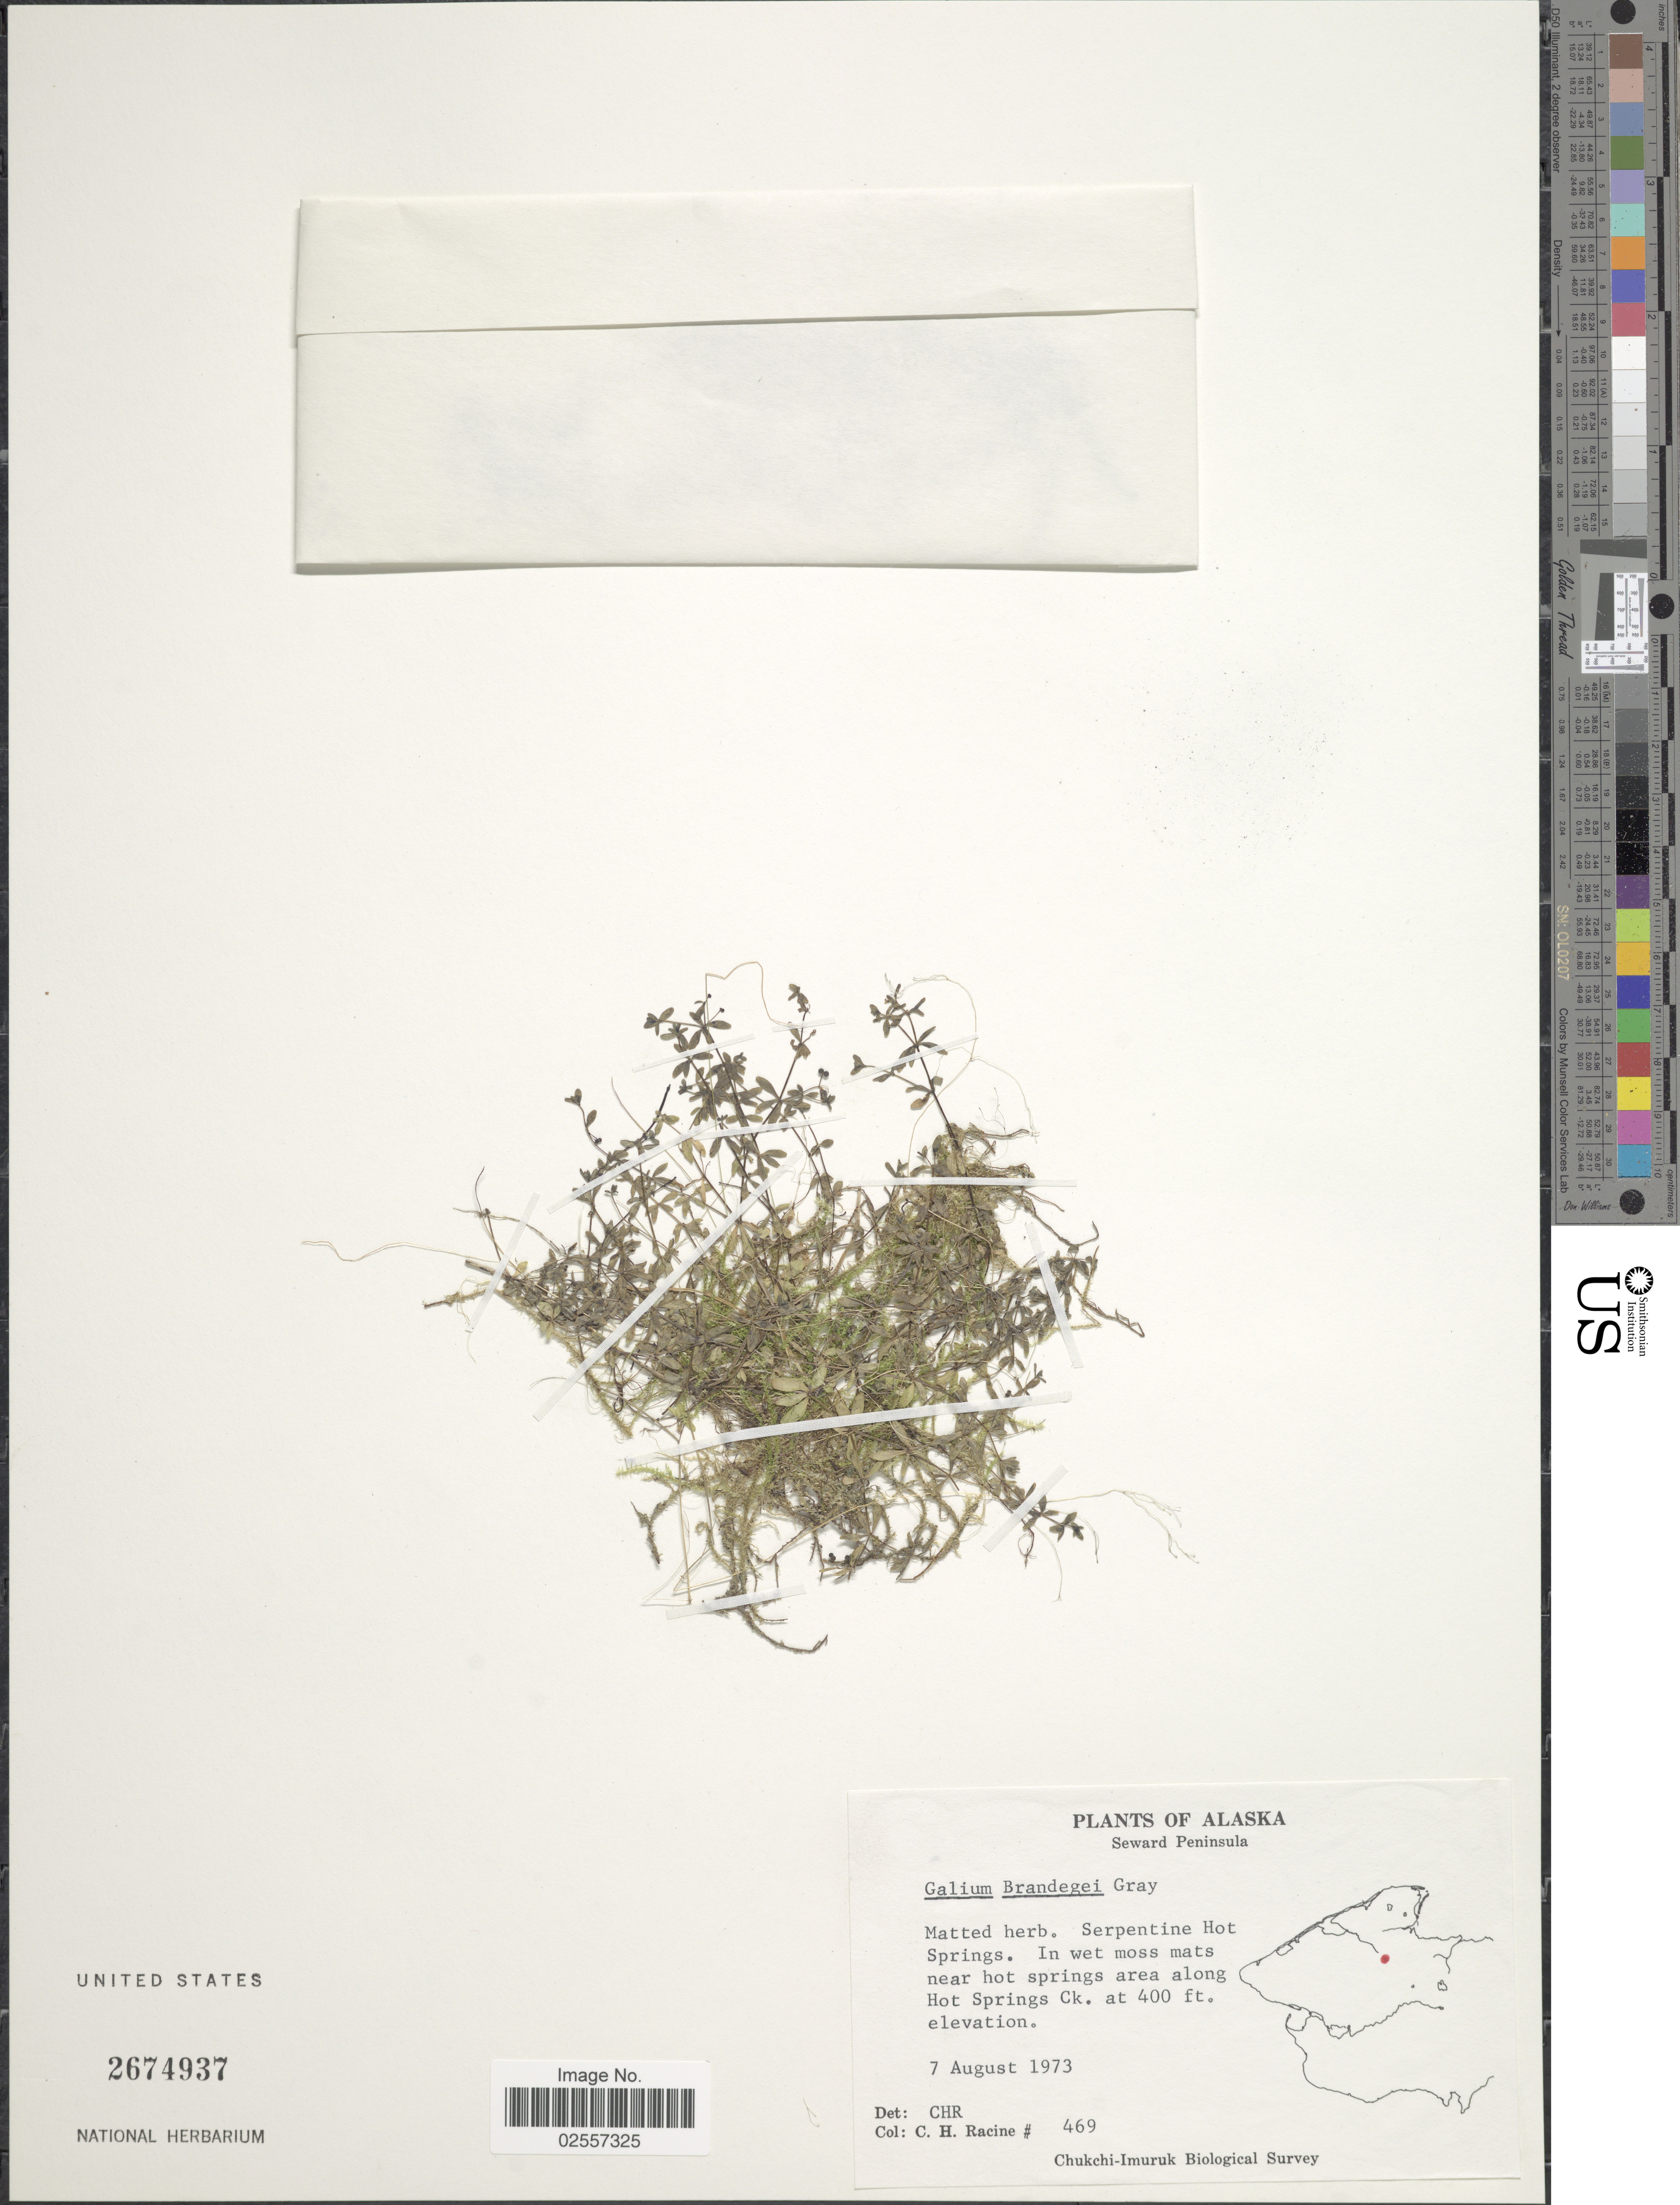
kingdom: Plantae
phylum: Tracheophyta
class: Magnoliopsida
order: Gentianales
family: Rubiaceae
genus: Galium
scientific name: Galium brandegeei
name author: A. Gray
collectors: C. Racine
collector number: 469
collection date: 1973-08-07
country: United States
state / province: Alaska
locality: Seward Peninsula. Serpentine Hot Springs. near Hot springs area along Hot Springs Ck.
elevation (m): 122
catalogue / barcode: US 2674937